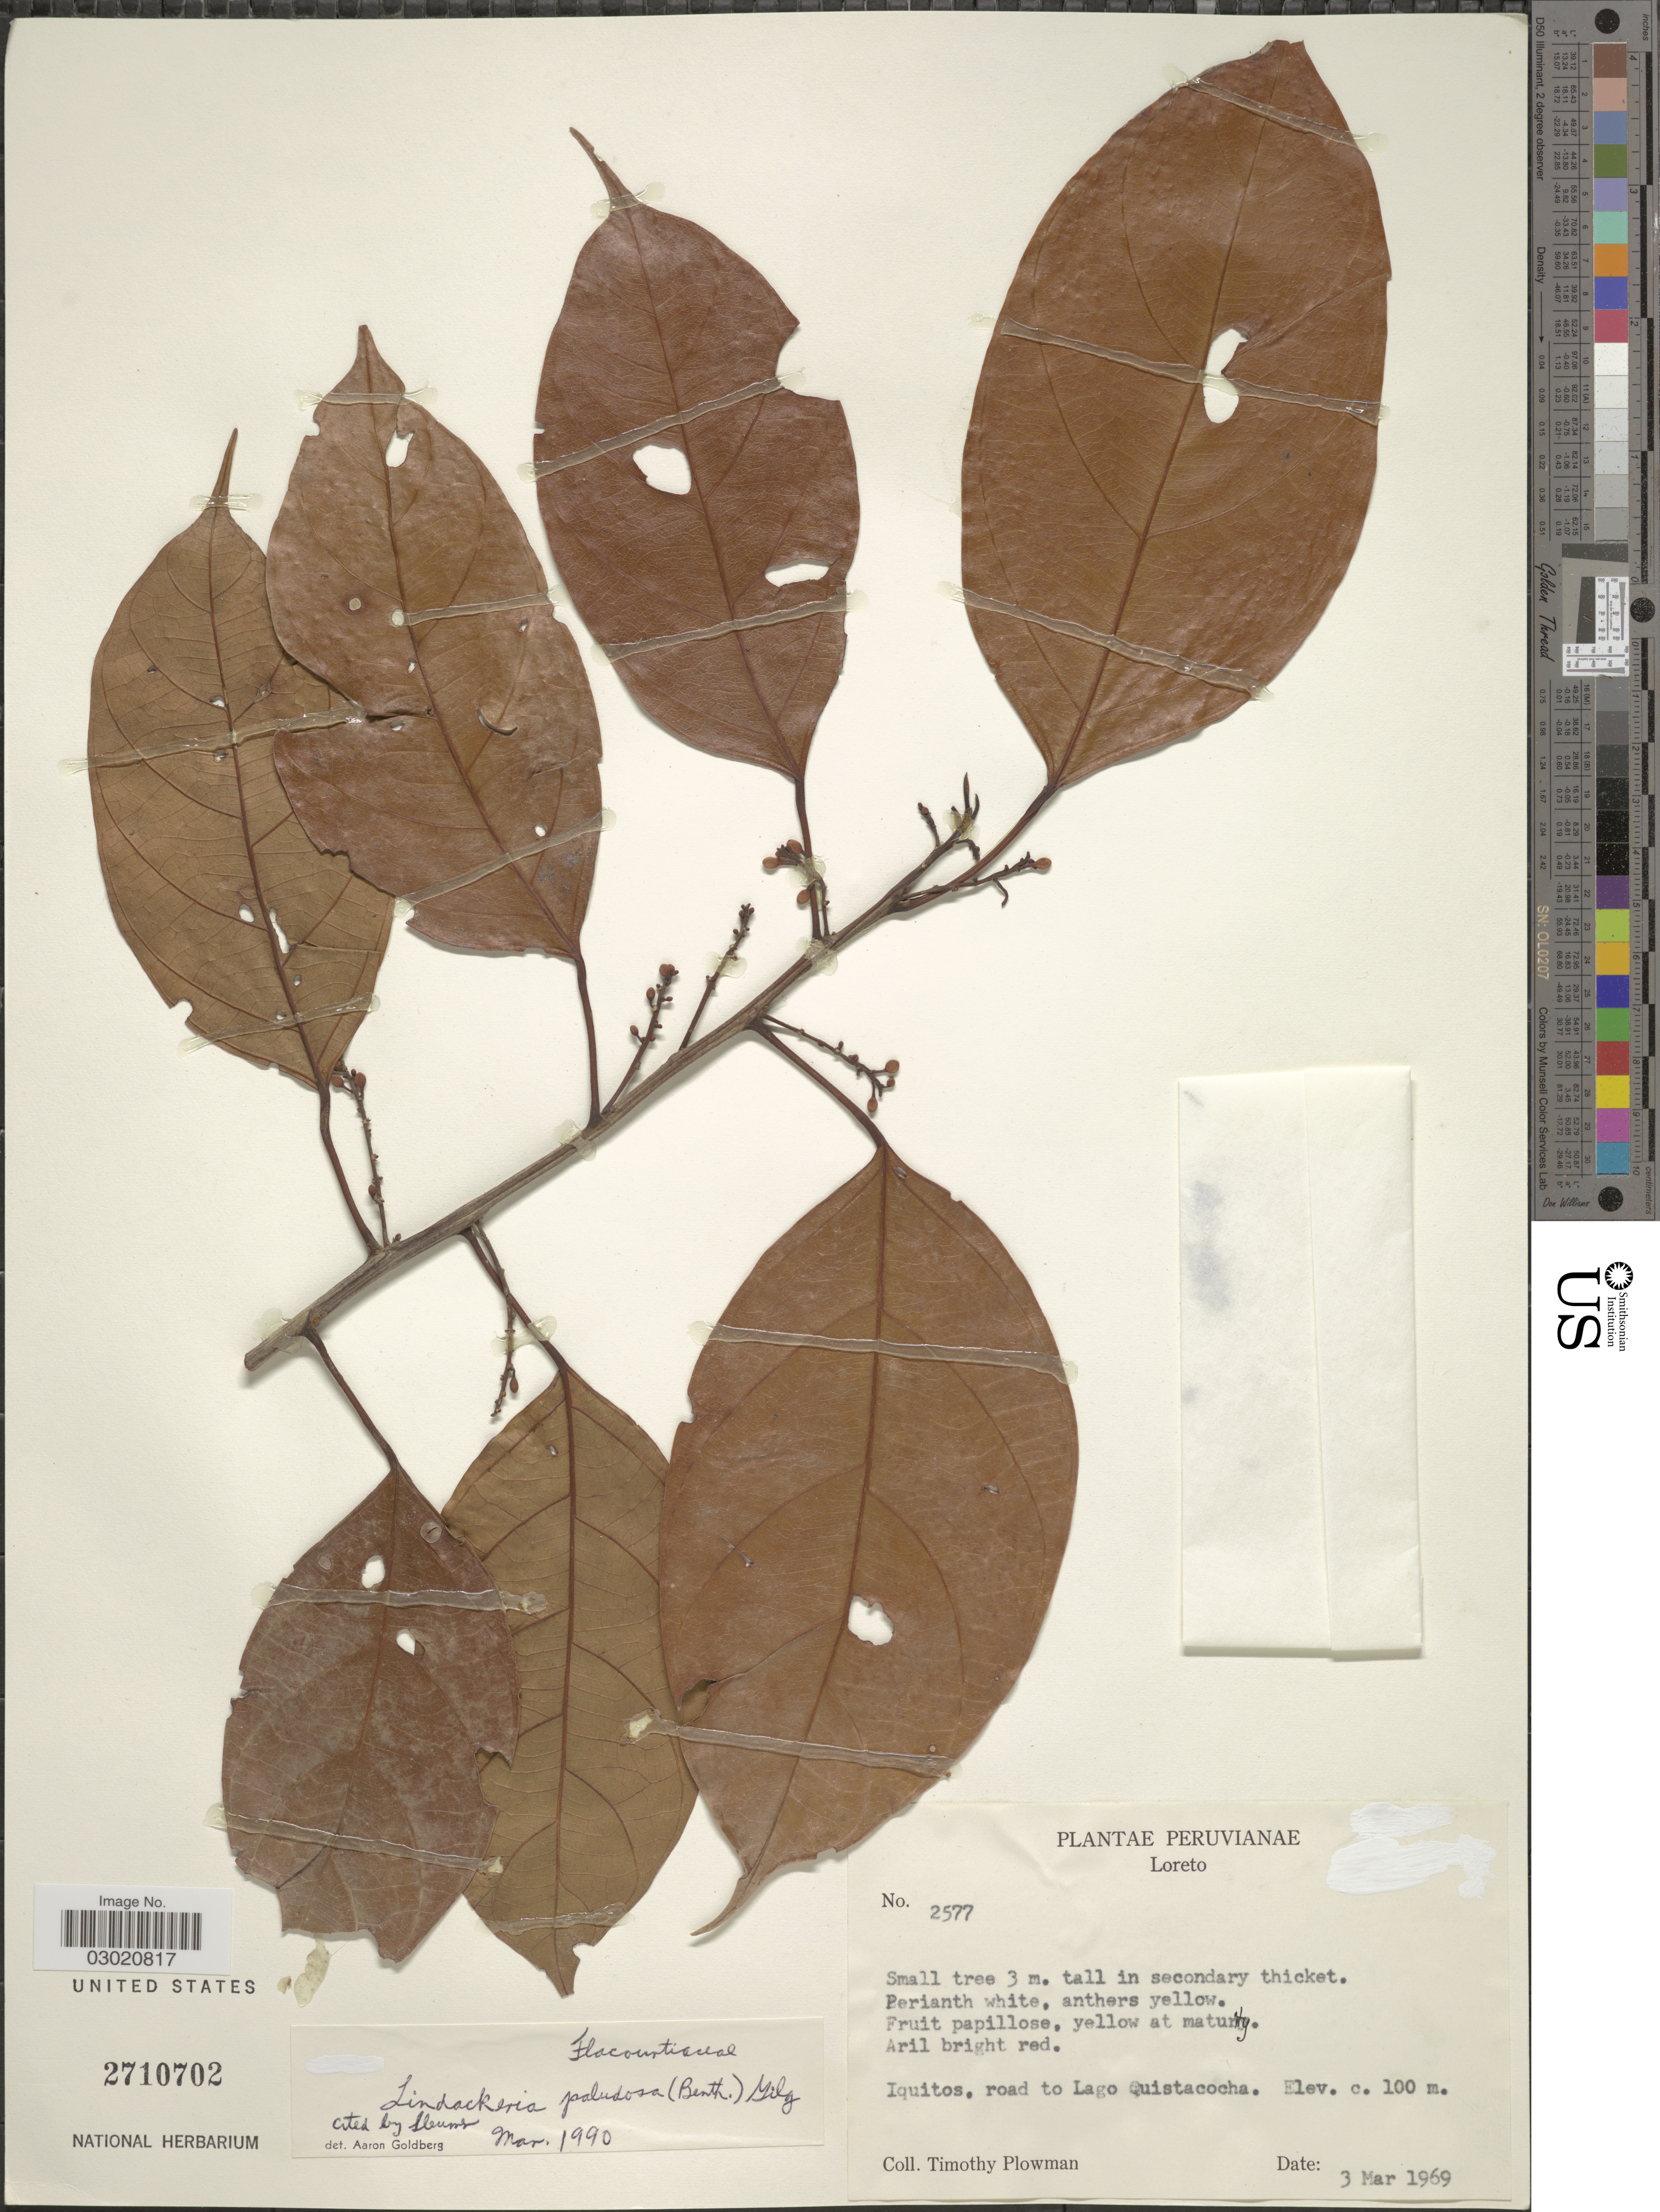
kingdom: Plantae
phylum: Tracheophyta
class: Magnoliopsida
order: Malpighiales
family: Achariaceae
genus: Lindackeria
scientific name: Lindackeria paludosa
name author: (Benth.) Gilg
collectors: T. Plowman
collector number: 2577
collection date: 1969-03-03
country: Peru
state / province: Loreto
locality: Iquitos, road to Lago Quistacocha.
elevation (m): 100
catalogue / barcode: US 2710702